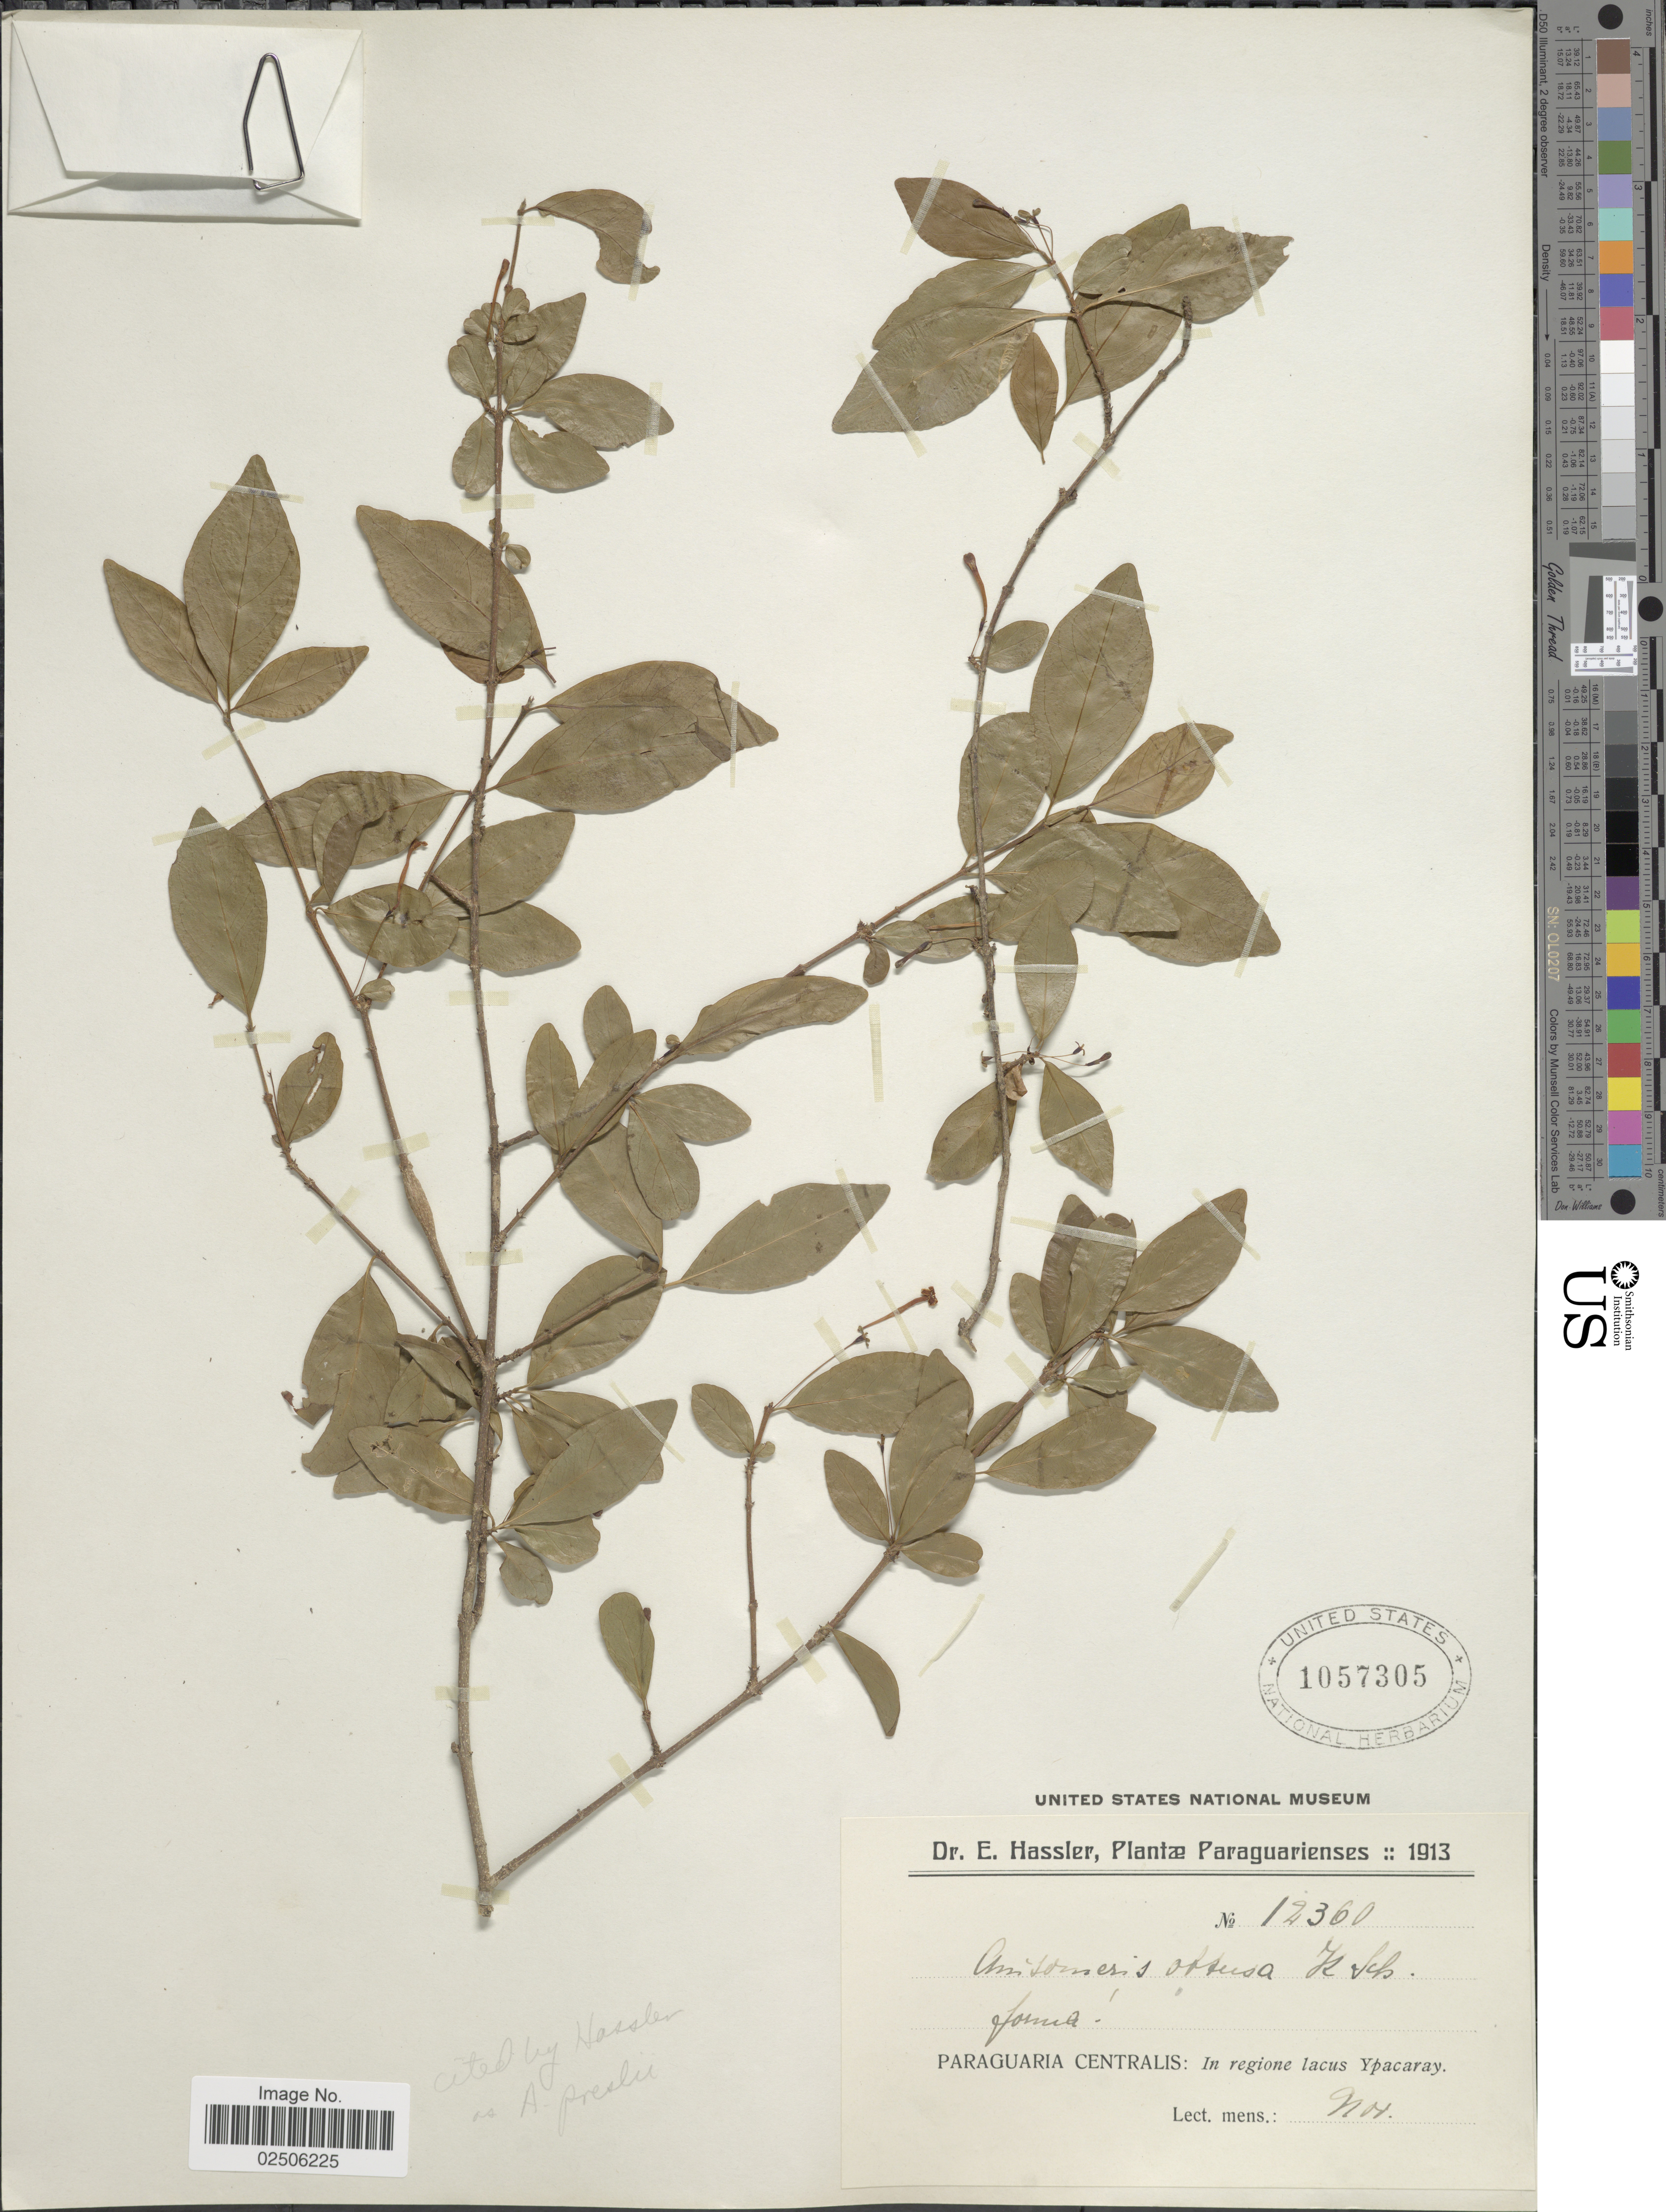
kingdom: Plantae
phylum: Tracheophyta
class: Magnoliopsida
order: Gentianales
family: Rubiaceae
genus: Chomelia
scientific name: Chomelia anisomeris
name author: Müll. Arg.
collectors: E. Hassler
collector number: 12360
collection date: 1913-11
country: Paraguay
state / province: Central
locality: Paraguari Centralis: in regione lacus Ypacaray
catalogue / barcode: US 1057305